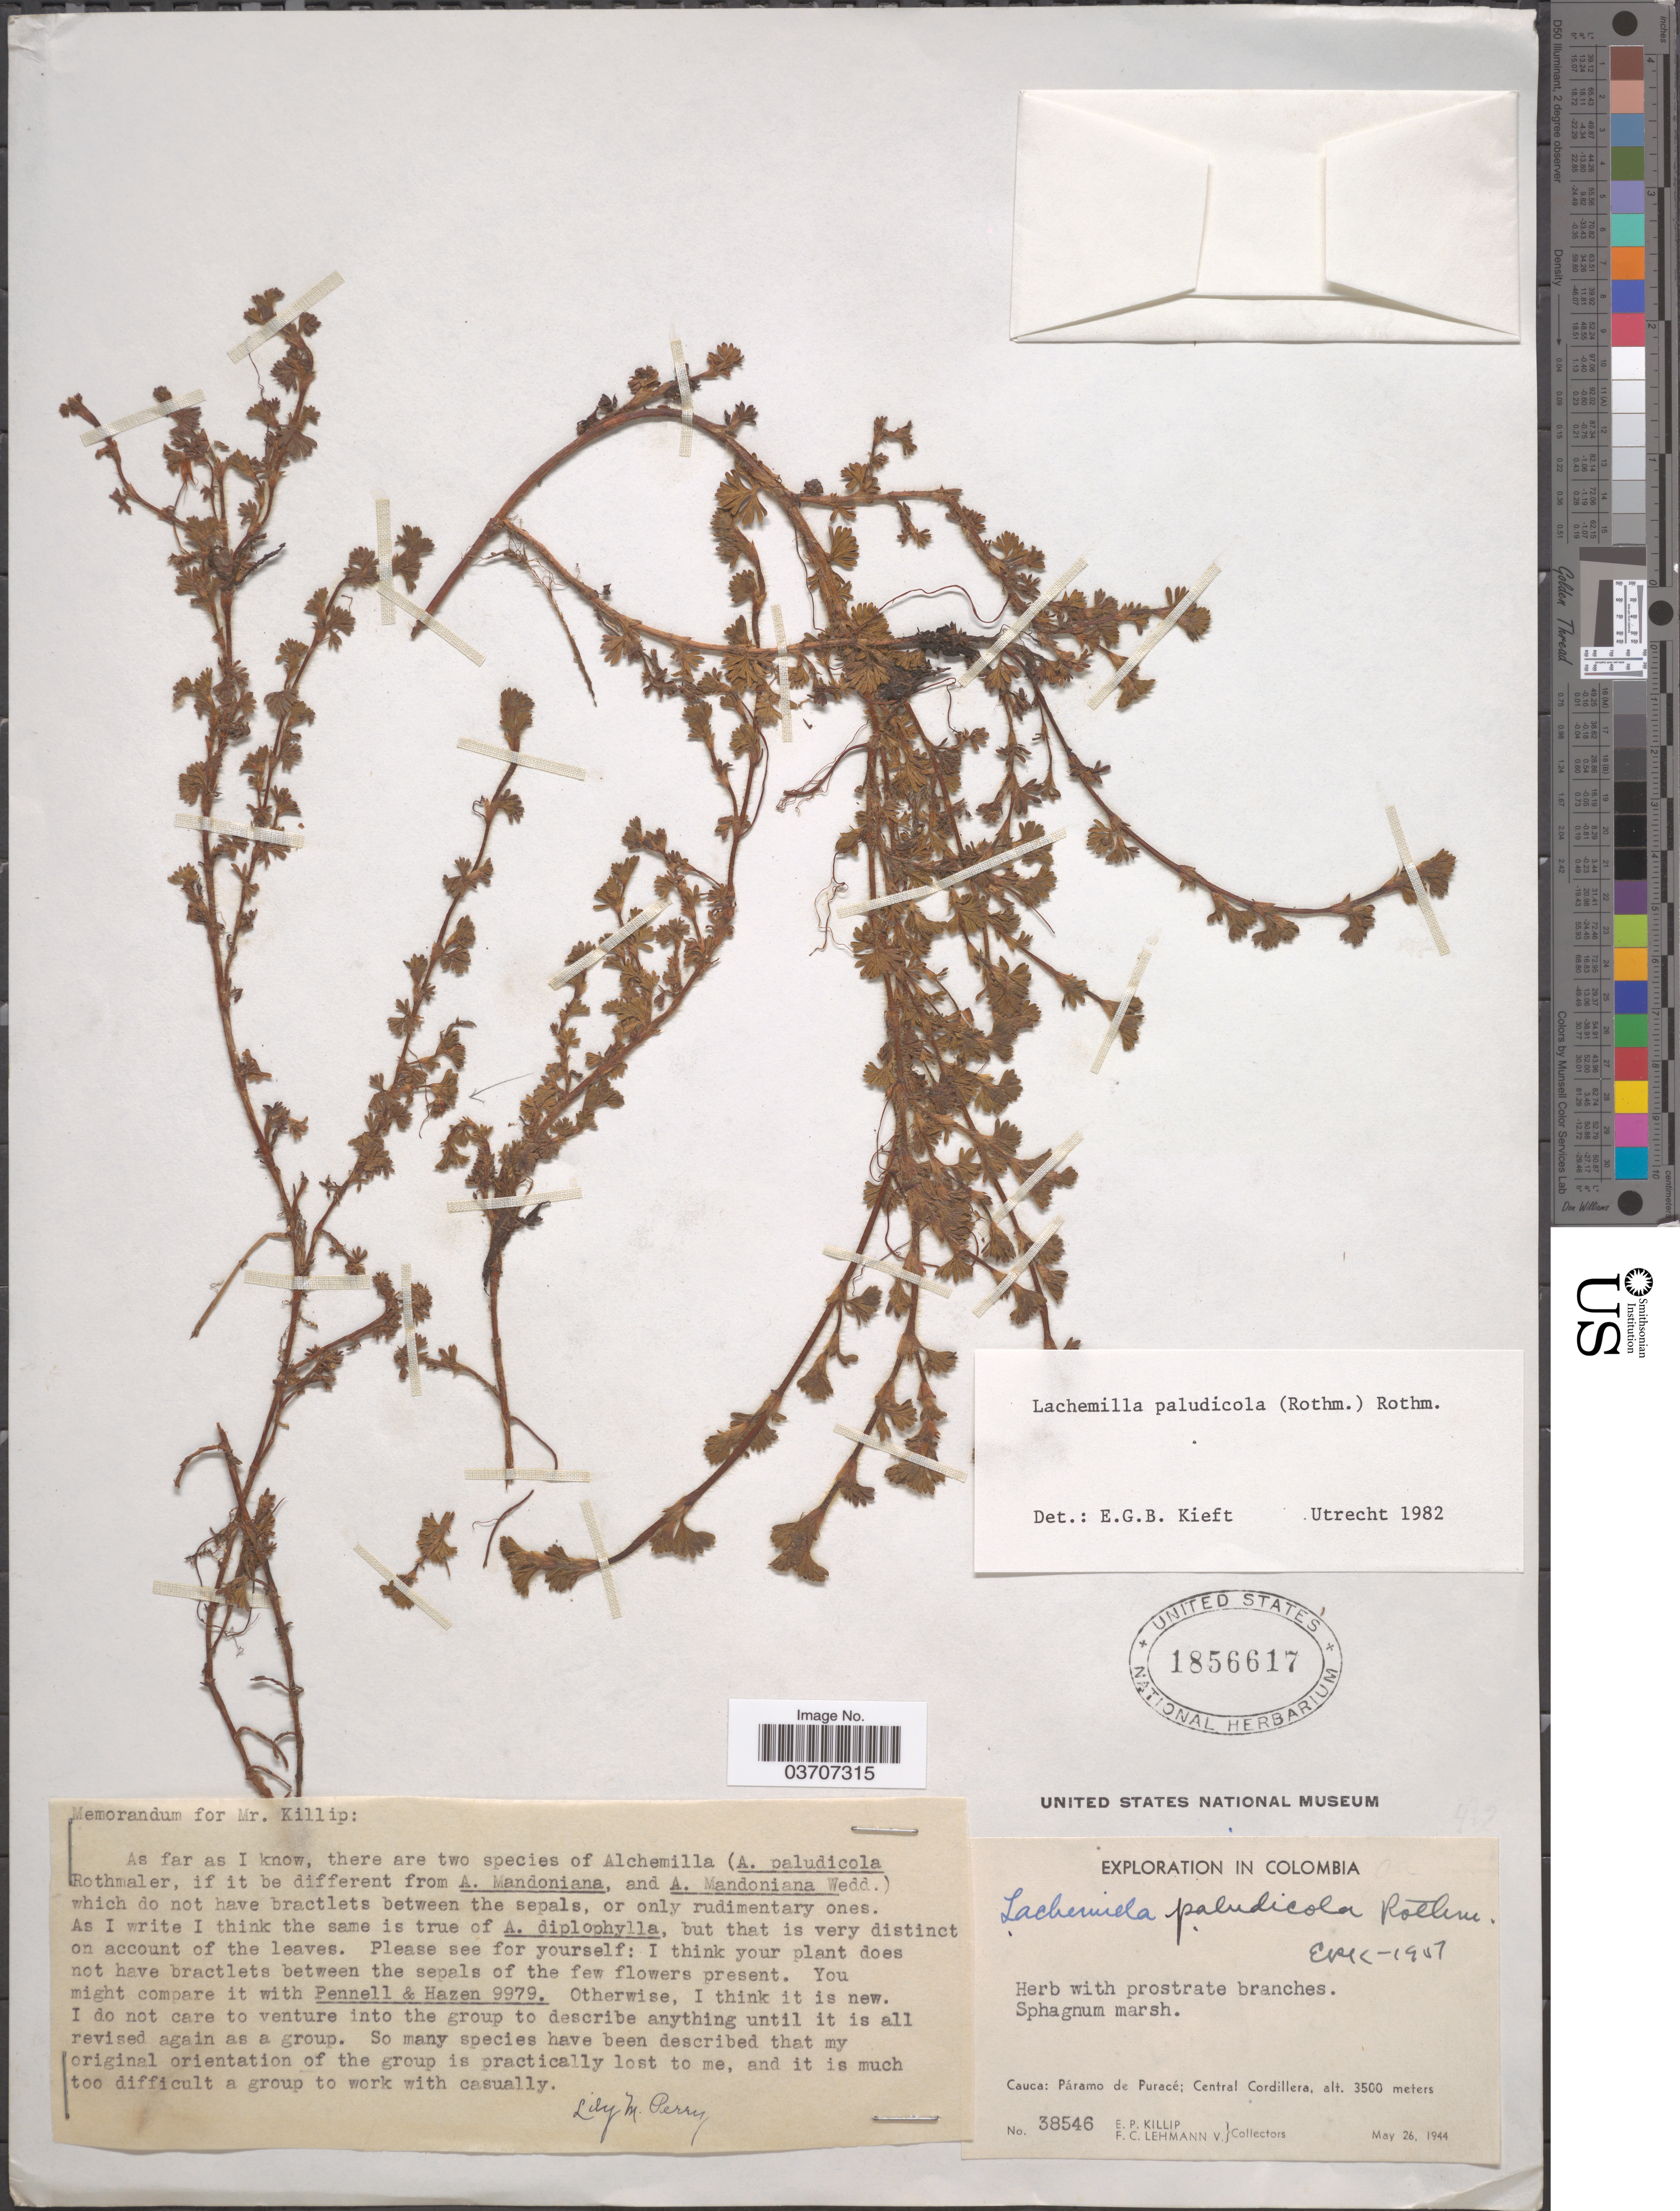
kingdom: Plantae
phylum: Tracheophyta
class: Magnoliopsida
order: Rosales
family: Rosaceae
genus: Lachemilla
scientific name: Lachemilla paludicola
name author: (Rothm.) Rothm.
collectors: E. P. Killip & F. Lehmann v.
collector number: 38546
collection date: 1944-05-26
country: Colombia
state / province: Cauca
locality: Páramo de Puracé; Central Cordillera.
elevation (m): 3500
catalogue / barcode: US 1856617